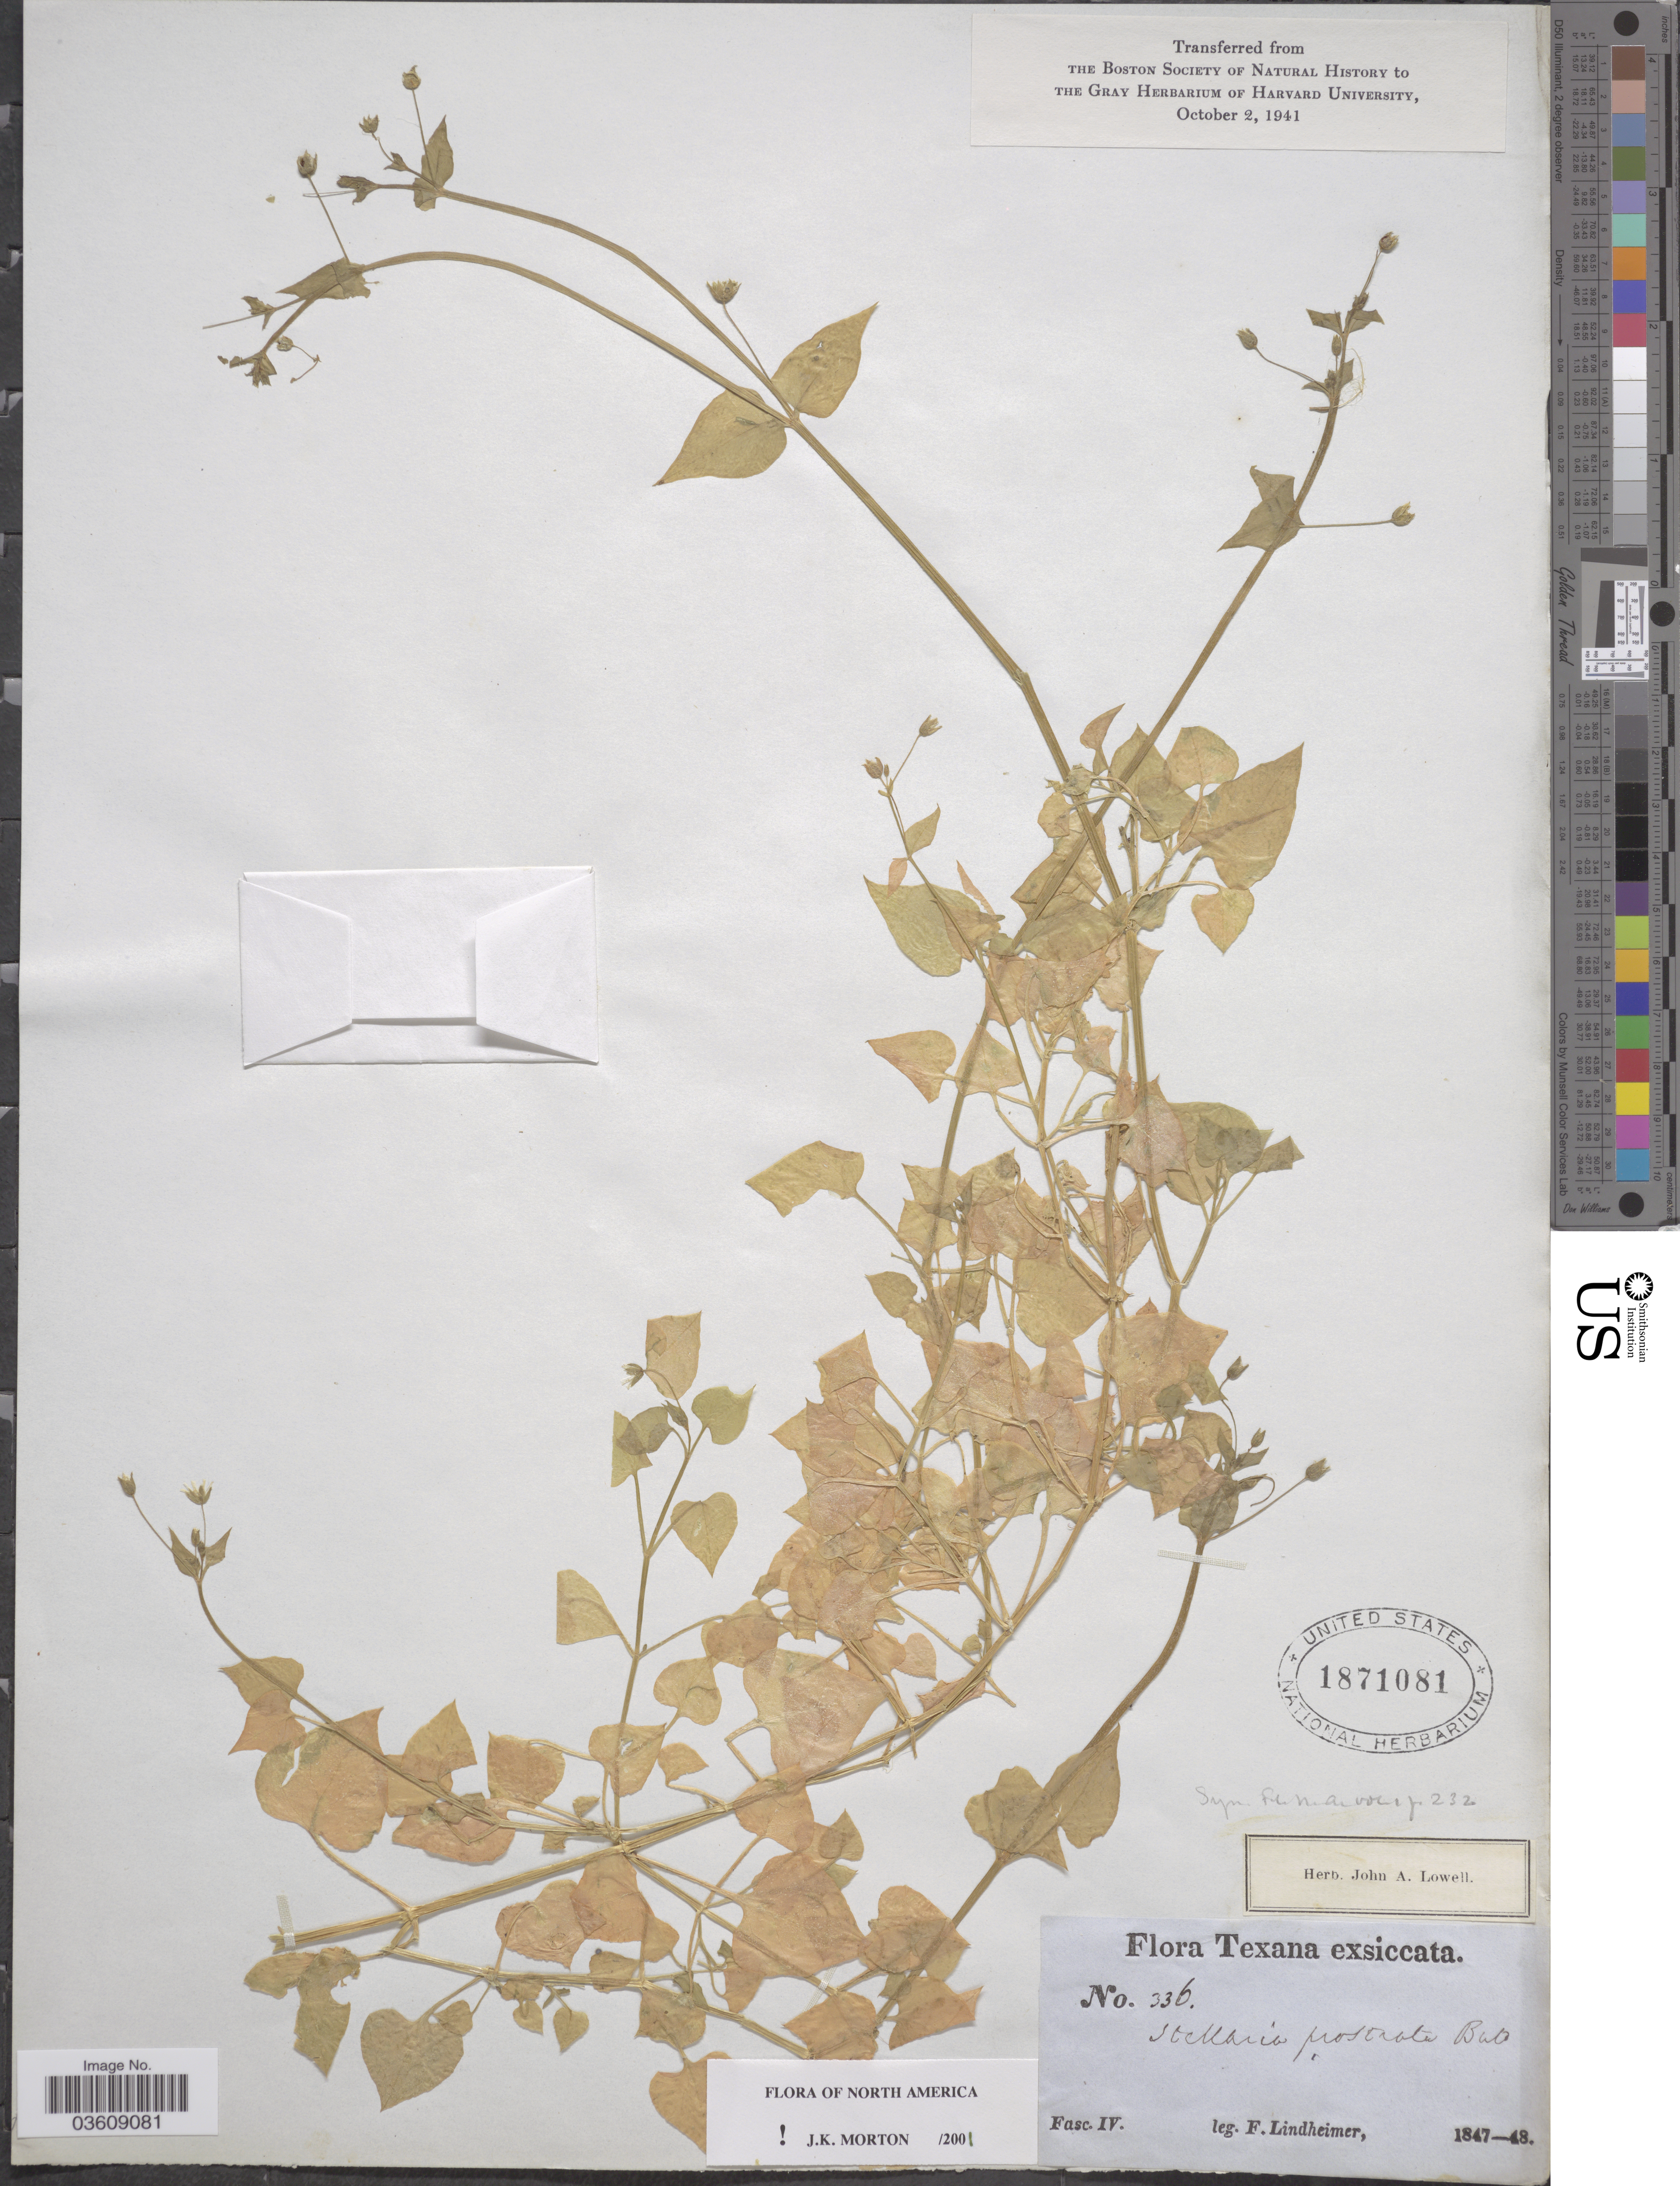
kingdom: Plantae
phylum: Tracheophyta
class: Magnoliopsida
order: Caryophyllales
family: Caryophyllaceae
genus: Stellaria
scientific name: Stellaria prostrata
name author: Baldwin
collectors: F. Lindheimer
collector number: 336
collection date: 1847/1848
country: United States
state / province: Texas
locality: Fasc. IV. [unsure placement]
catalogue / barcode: US 1871081